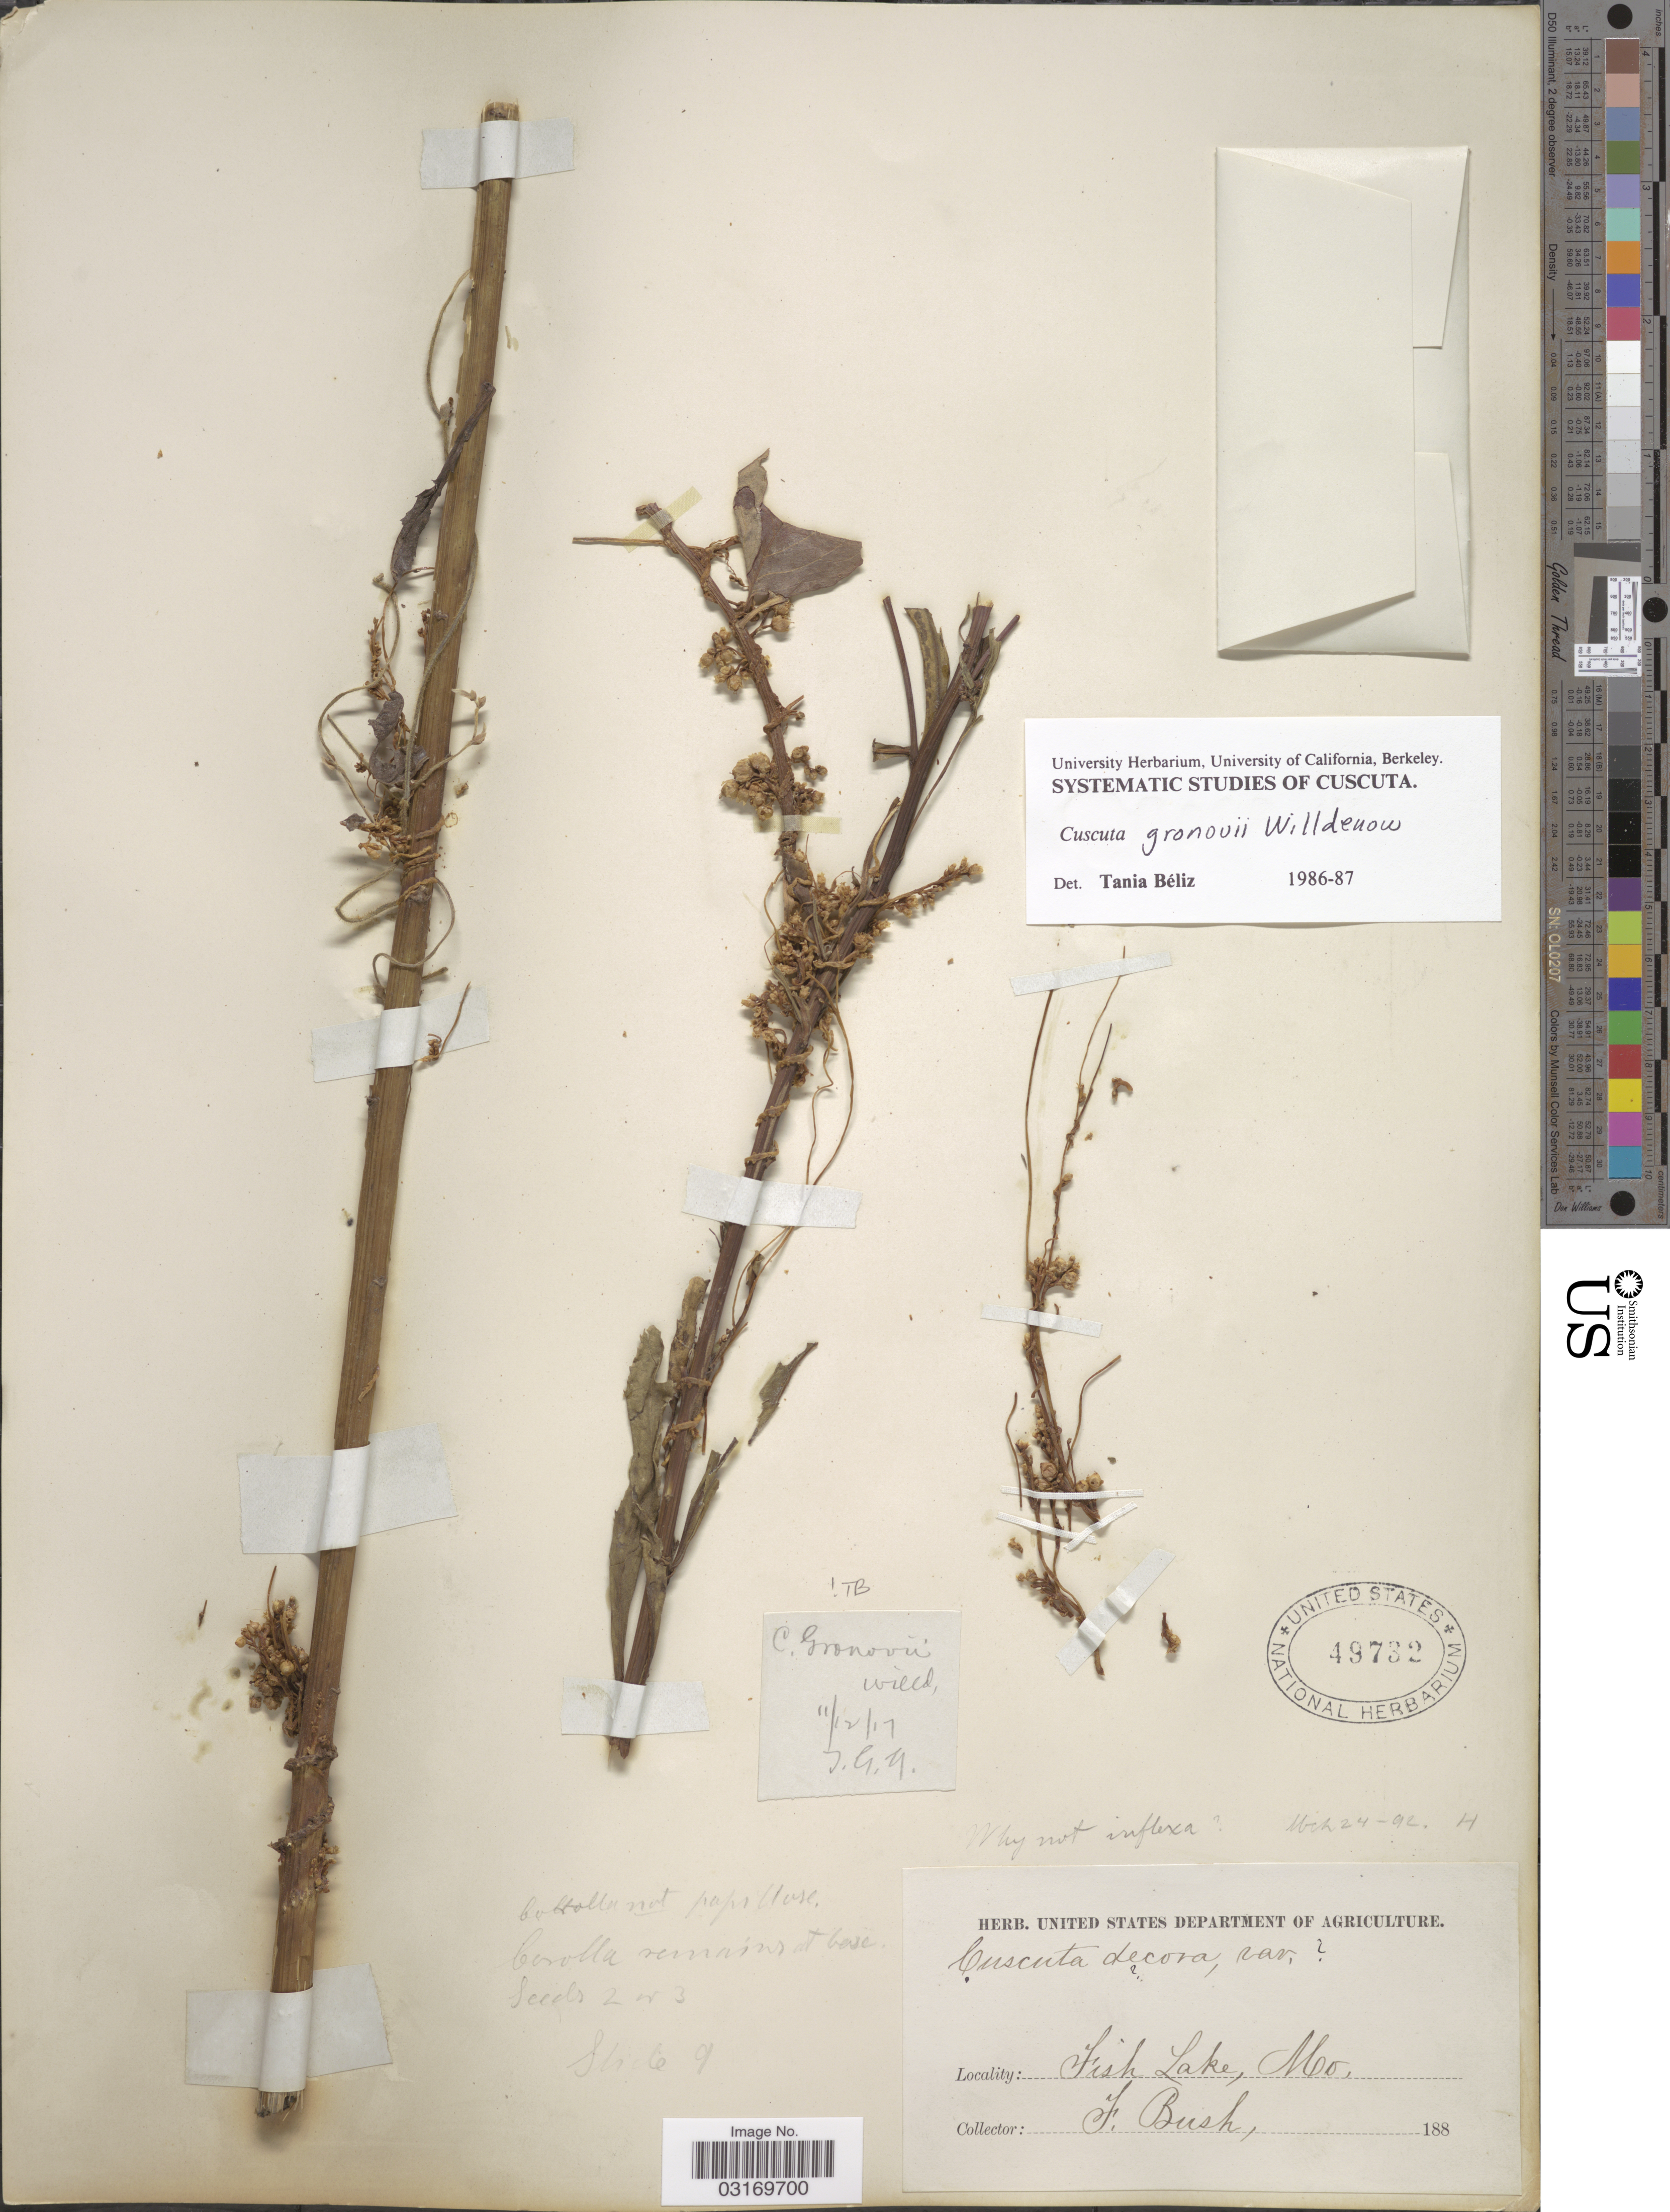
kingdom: Plantae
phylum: Tracheophyta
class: Magnoliopsida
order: Solanales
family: Convolvulaceae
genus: Cuscuta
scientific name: Cuscuta gronovii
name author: Willd. ex Schult.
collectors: F. Bush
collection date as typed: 188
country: United States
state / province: Missouri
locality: Fish Lake.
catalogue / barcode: US 49732